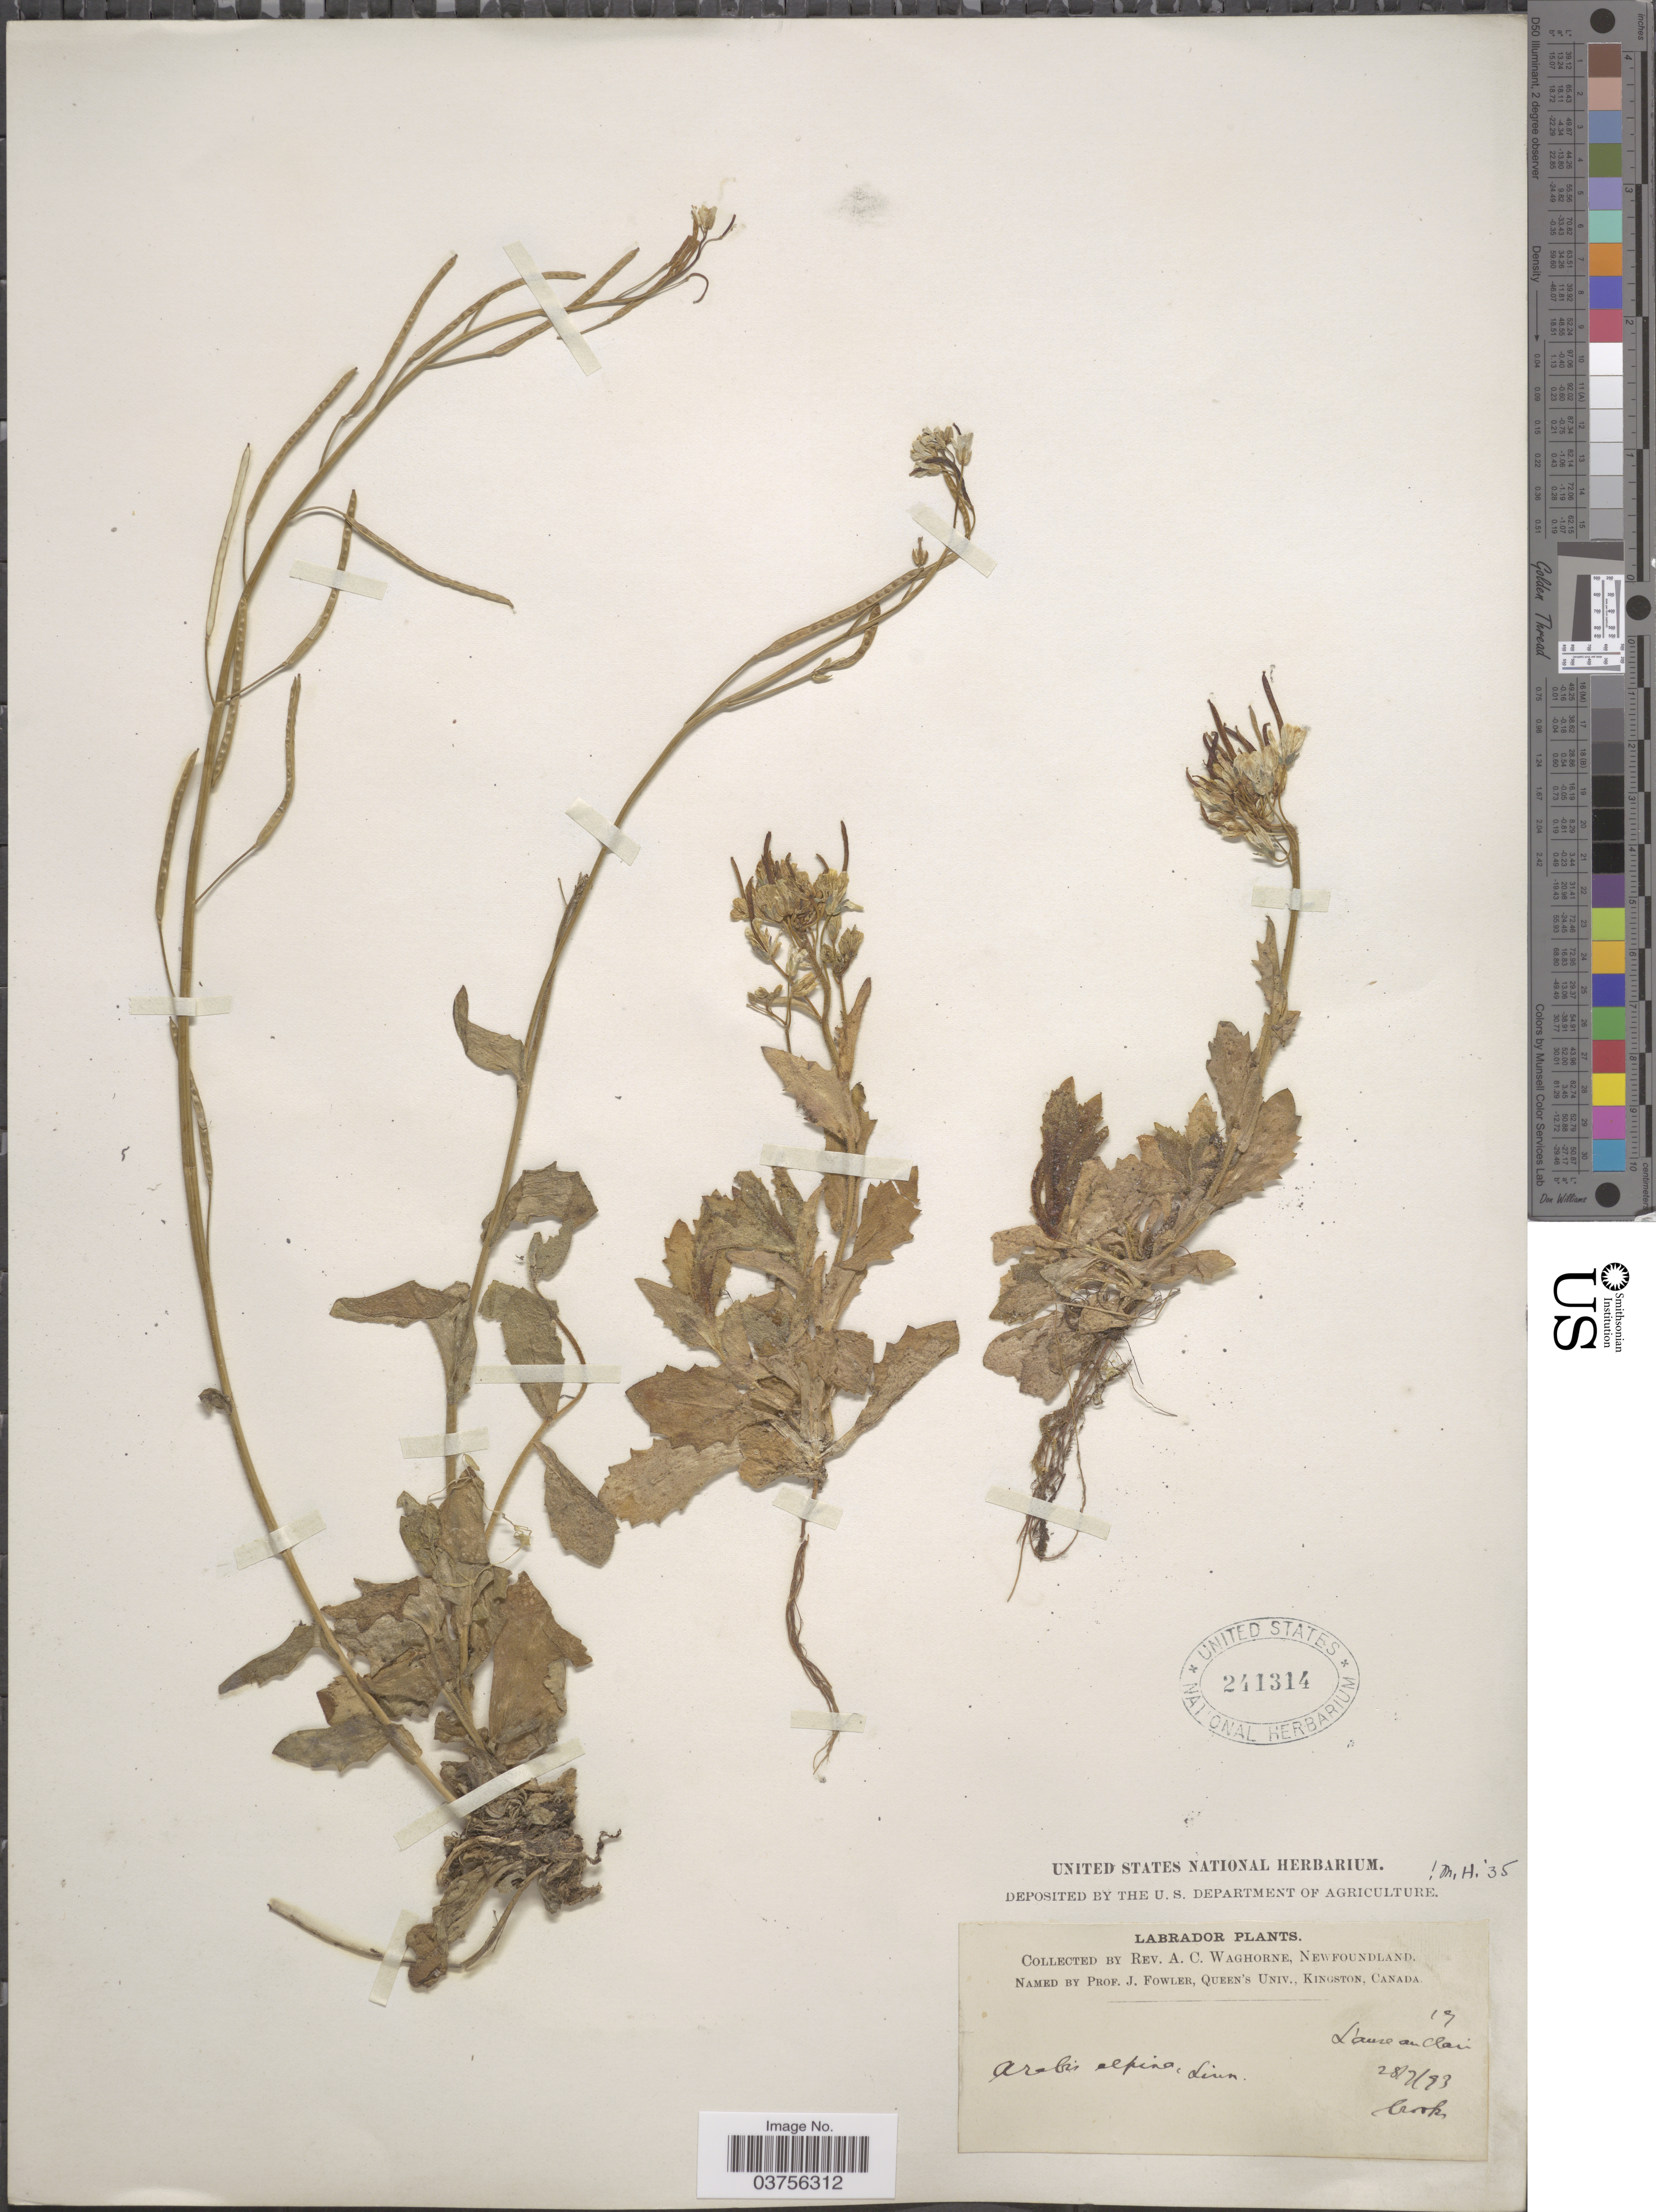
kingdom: Plantae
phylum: Tracheophyta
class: Magnoliopsida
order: Brassicales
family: Brassicaceae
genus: Arabis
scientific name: Arabis alpina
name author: L.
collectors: A. Waghorne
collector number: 19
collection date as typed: Transcribed d/m/y: 28/7/93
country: Canada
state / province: Newfoundland and Labrador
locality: Labrador. L'anse au Clair.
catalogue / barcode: US 241314